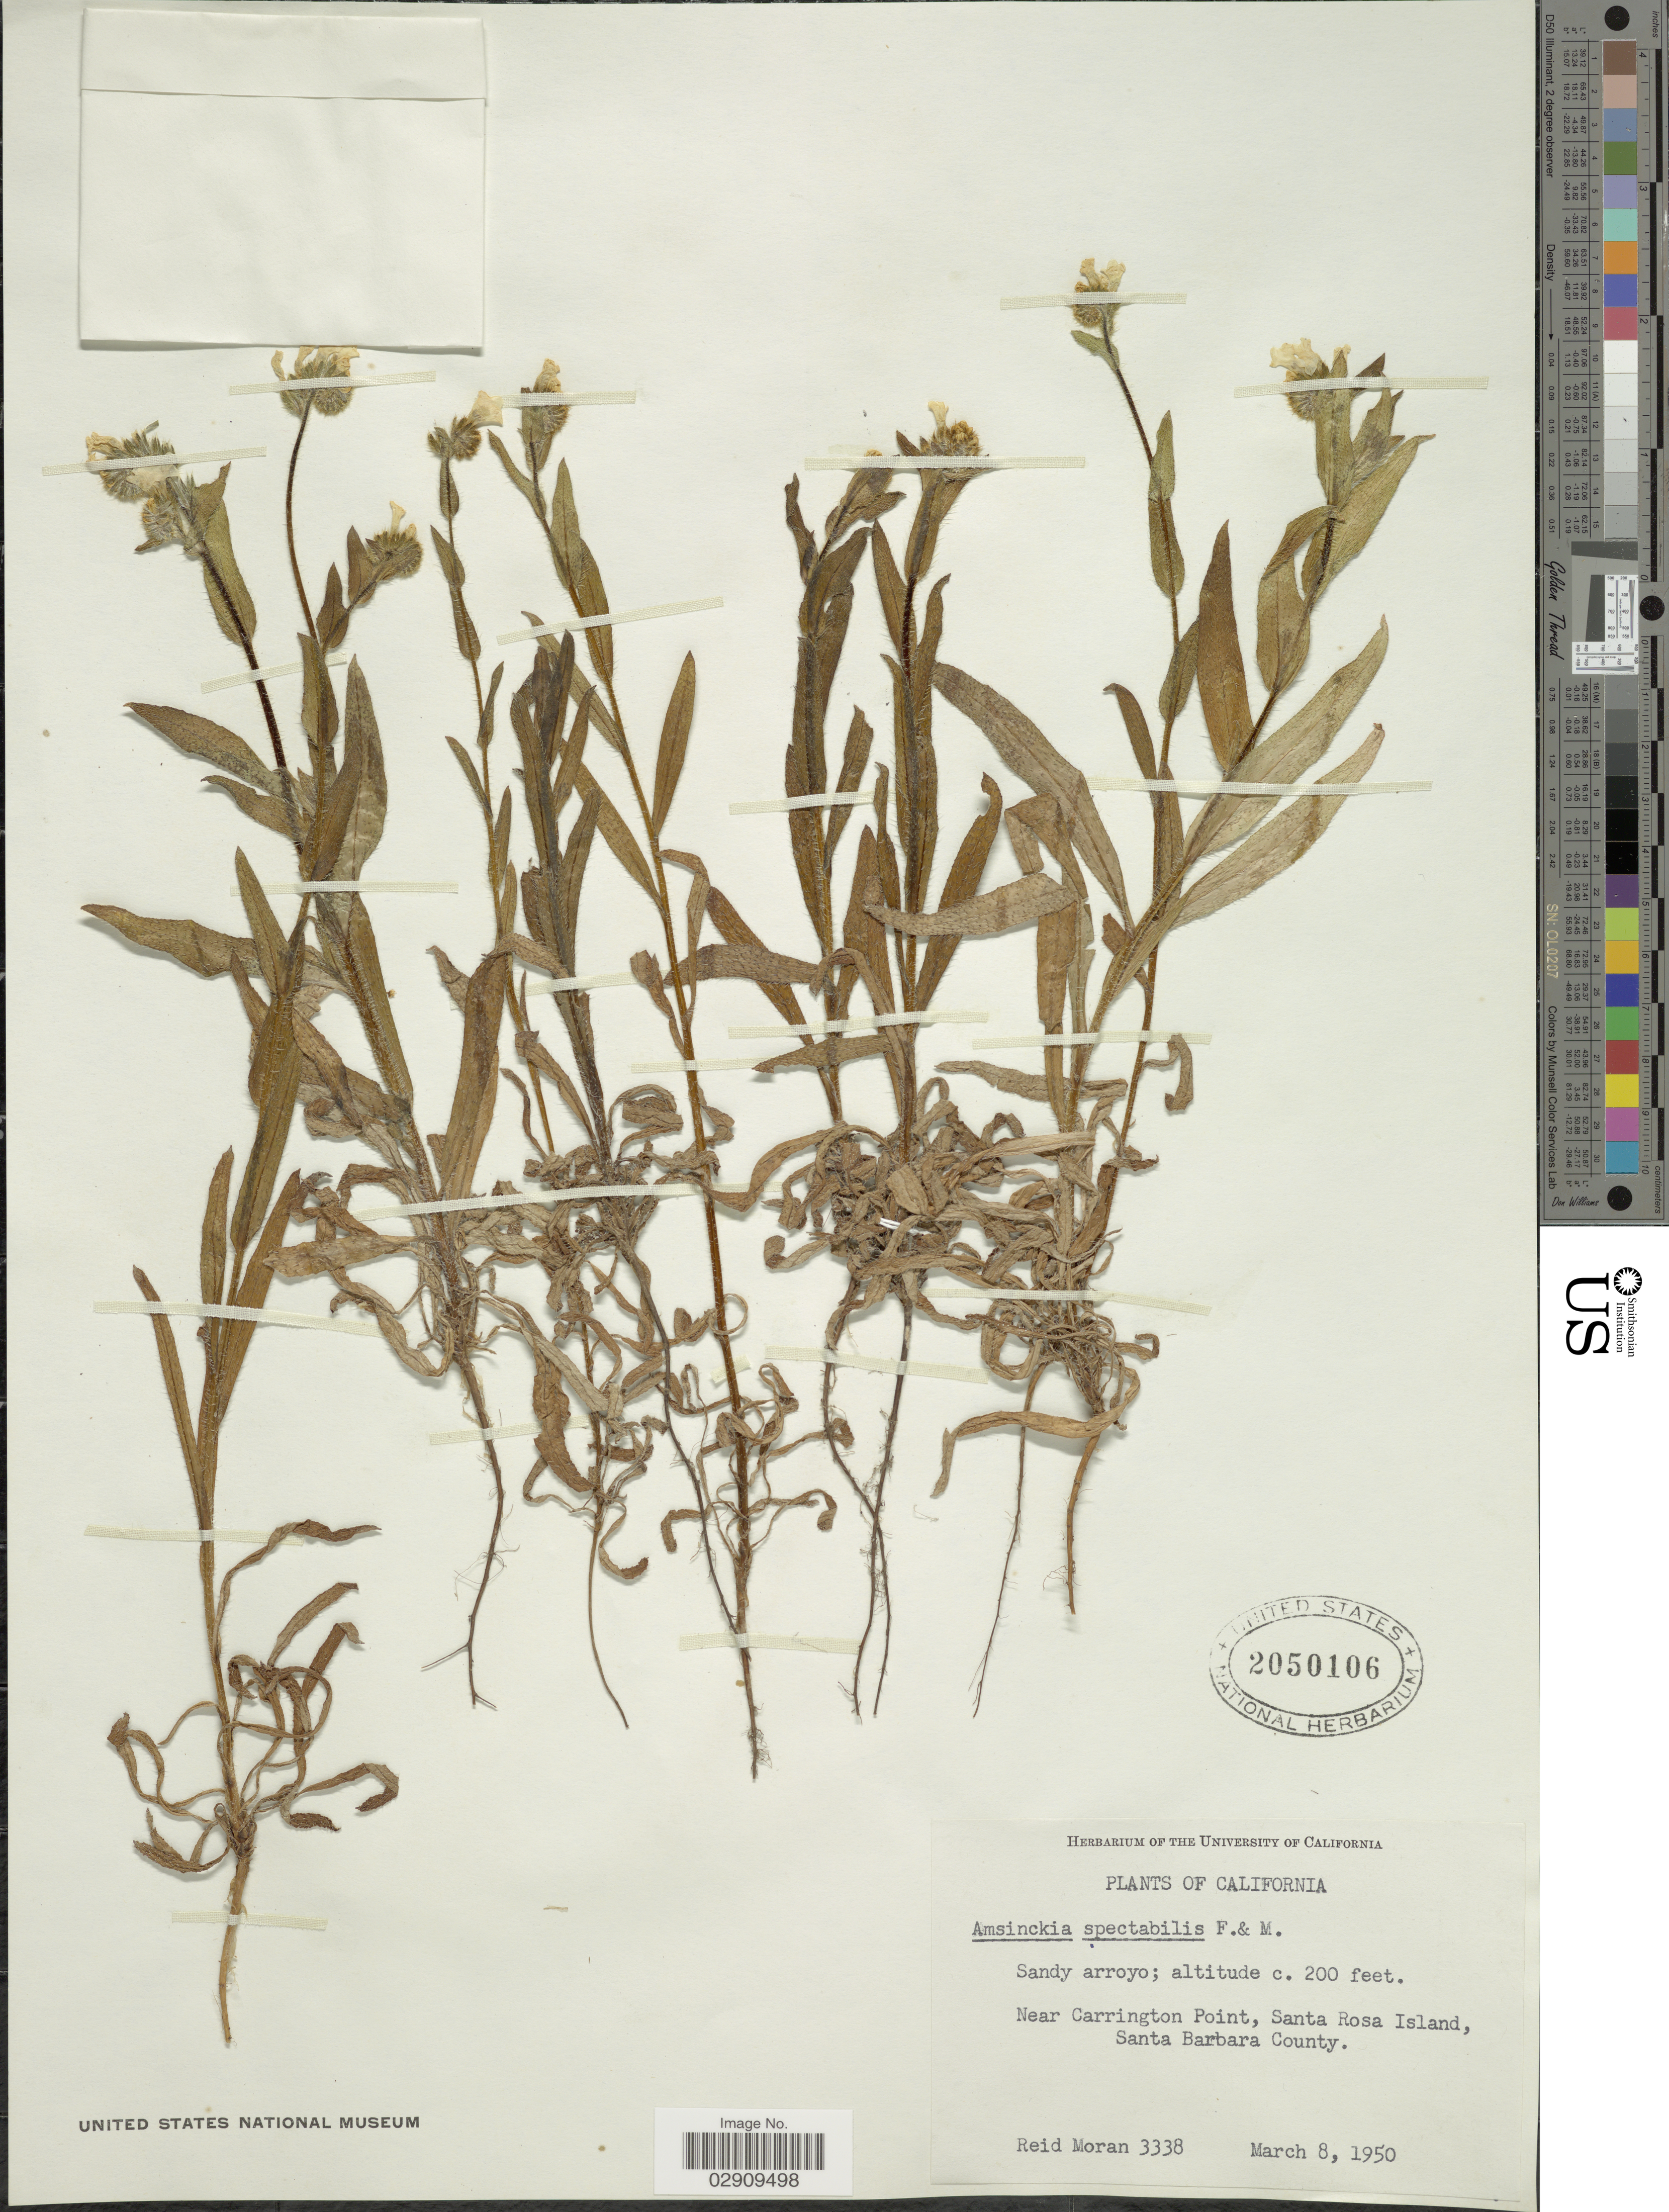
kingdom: Plantae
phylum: Tracheophyta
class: Magnoliopsida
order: Boraginales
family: Boraginaceae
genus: Amsinckia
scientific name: Amsinckia spectabilis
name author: Fisch. & C.A. Mey.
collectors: R. Moran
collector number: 3338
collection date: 1950-03-08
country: United States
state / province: California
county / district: Santa Barbara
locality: Sandy arroyo. Near Carrington Point, Santa Rosa Island, Santa Barbara County.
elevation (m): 61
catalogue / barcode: US 2050106